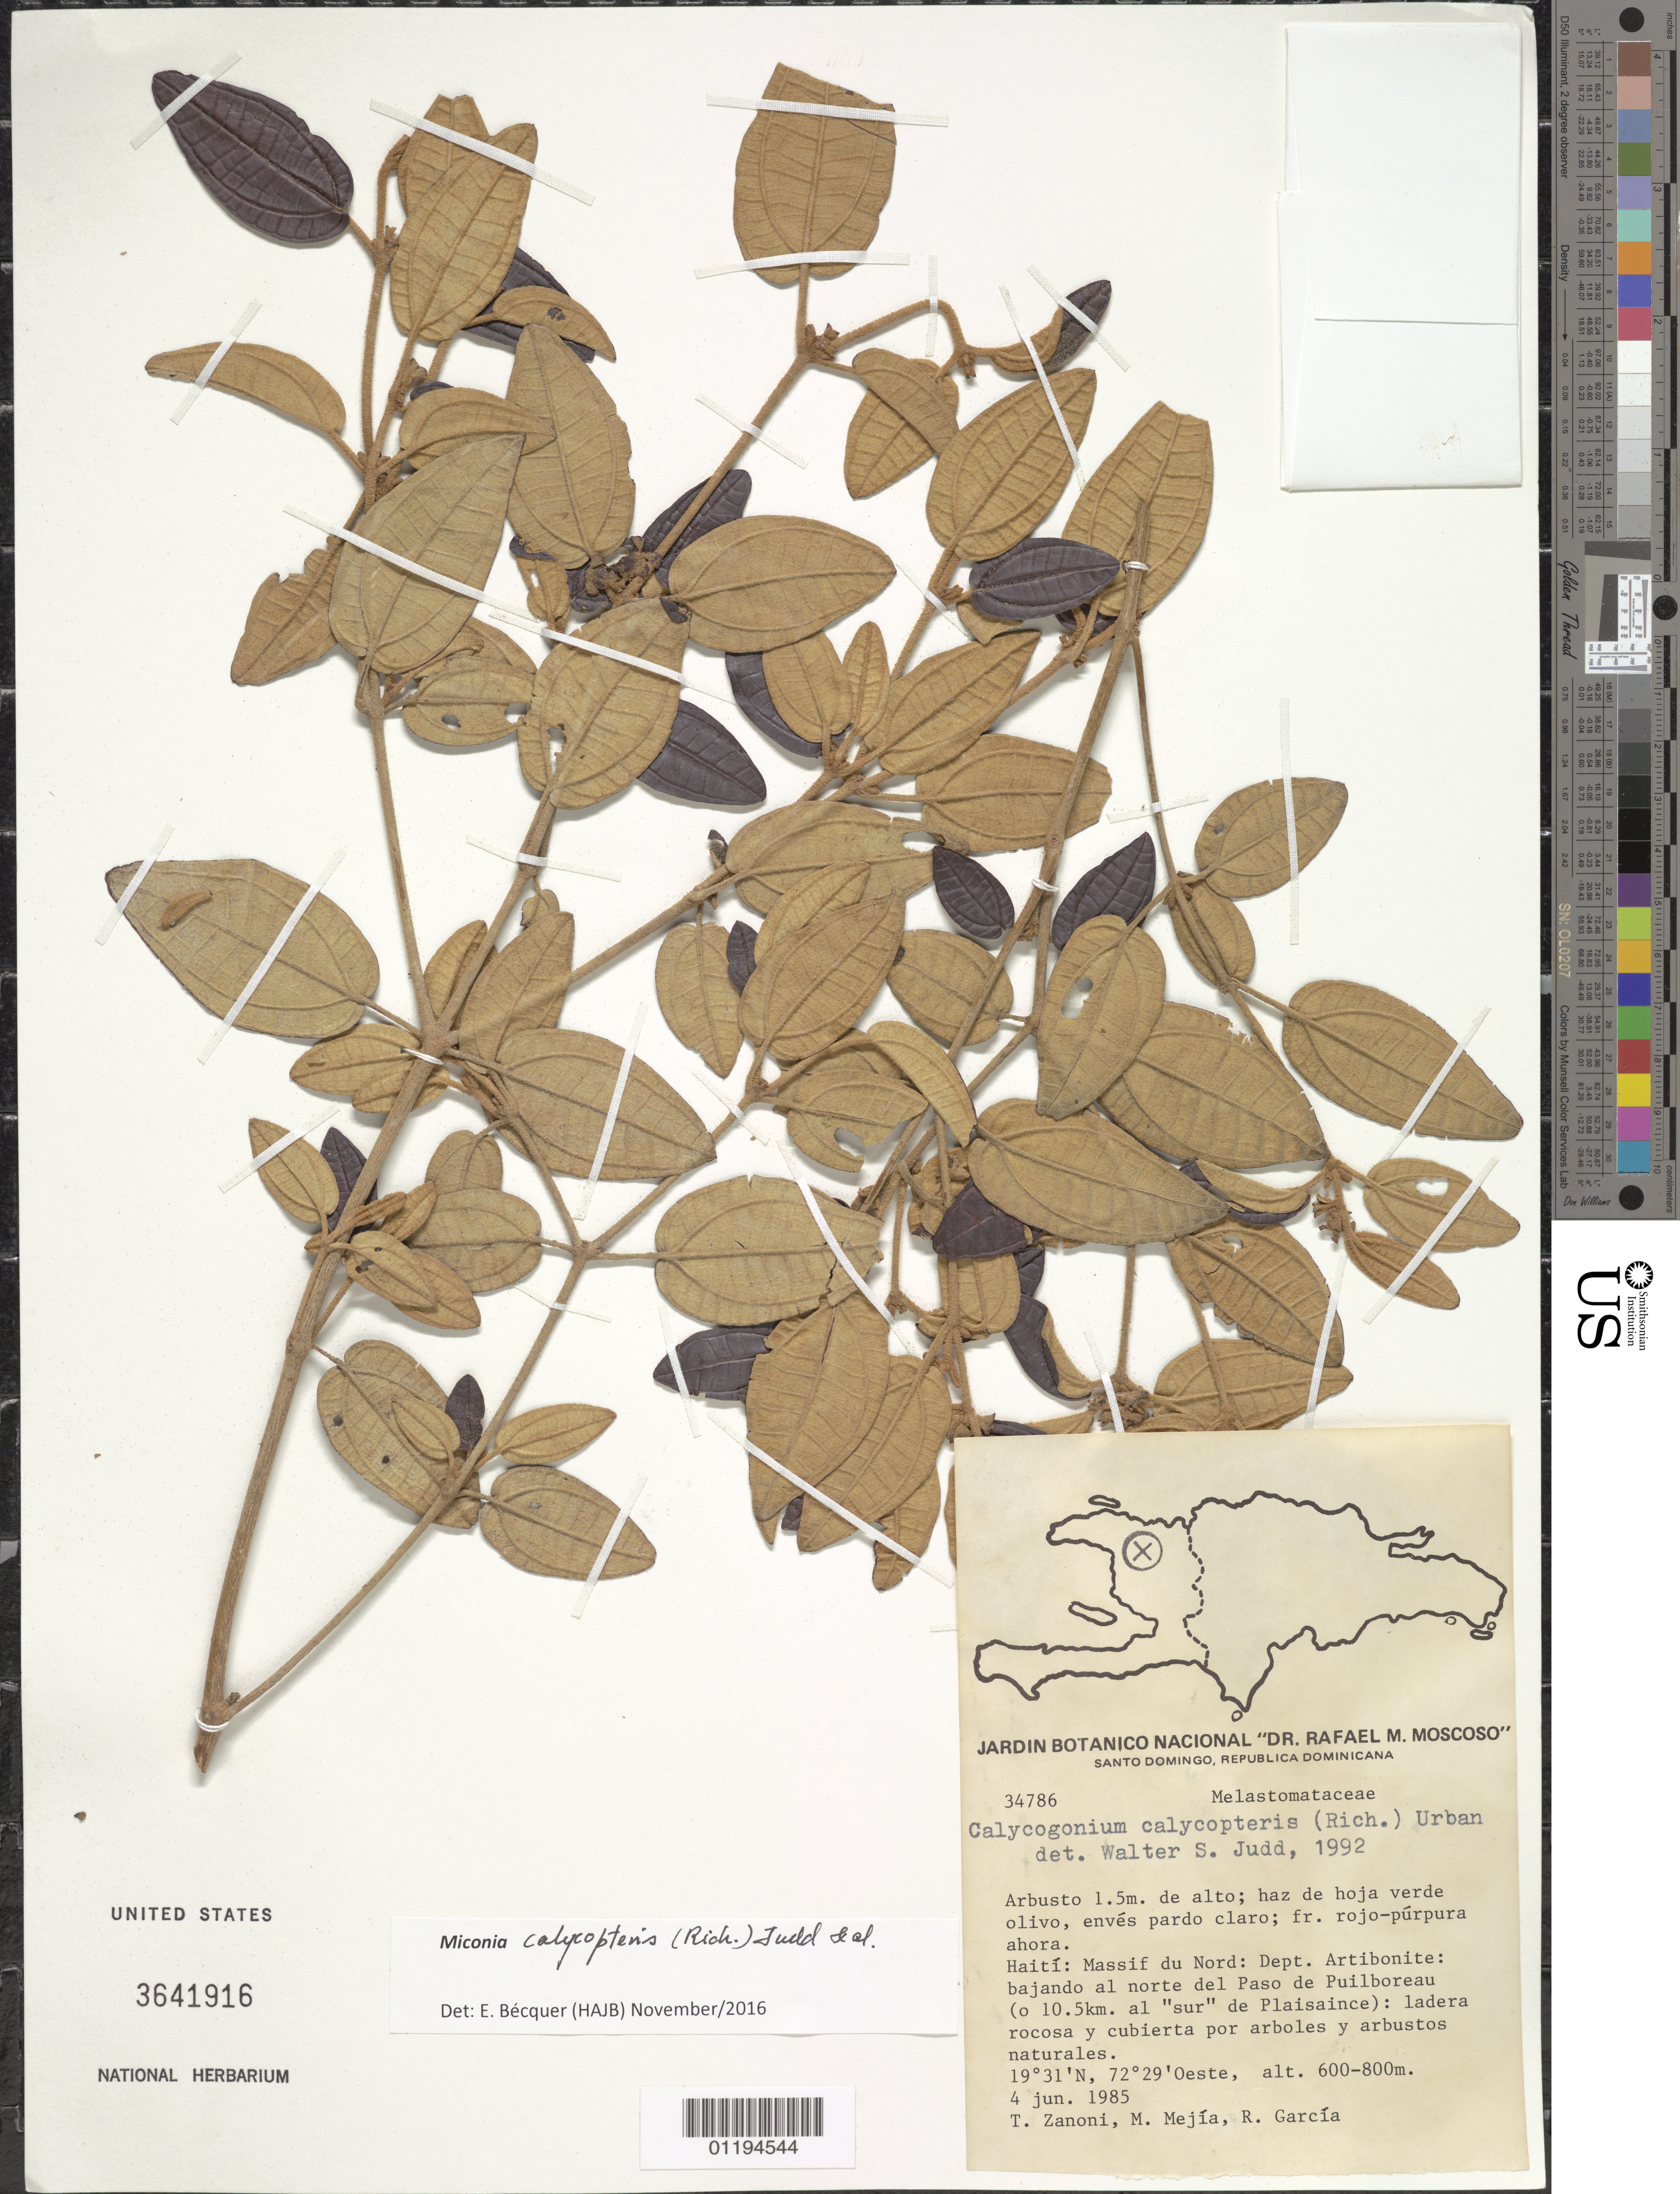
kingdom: Plantae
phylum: Tracheophyta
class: Magnoliopsida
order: Myrtales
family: Melastomataceae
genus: Miconia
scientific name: Miconia calycopteris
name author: (Rich.) Judd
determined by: Bécquer Granados, E. R., (HAJB)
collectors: T. A. Zanoni, M. Mejia & R. Garcia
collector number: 34786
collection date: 1985-06-04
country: Dominican Republic / Haiti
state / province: Massif du Nord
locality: down north of Paso de Puilboreau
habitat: Ladera rocosa y cubierta por arboles y arbustos naturales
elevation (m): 600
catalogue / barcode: US 3641916